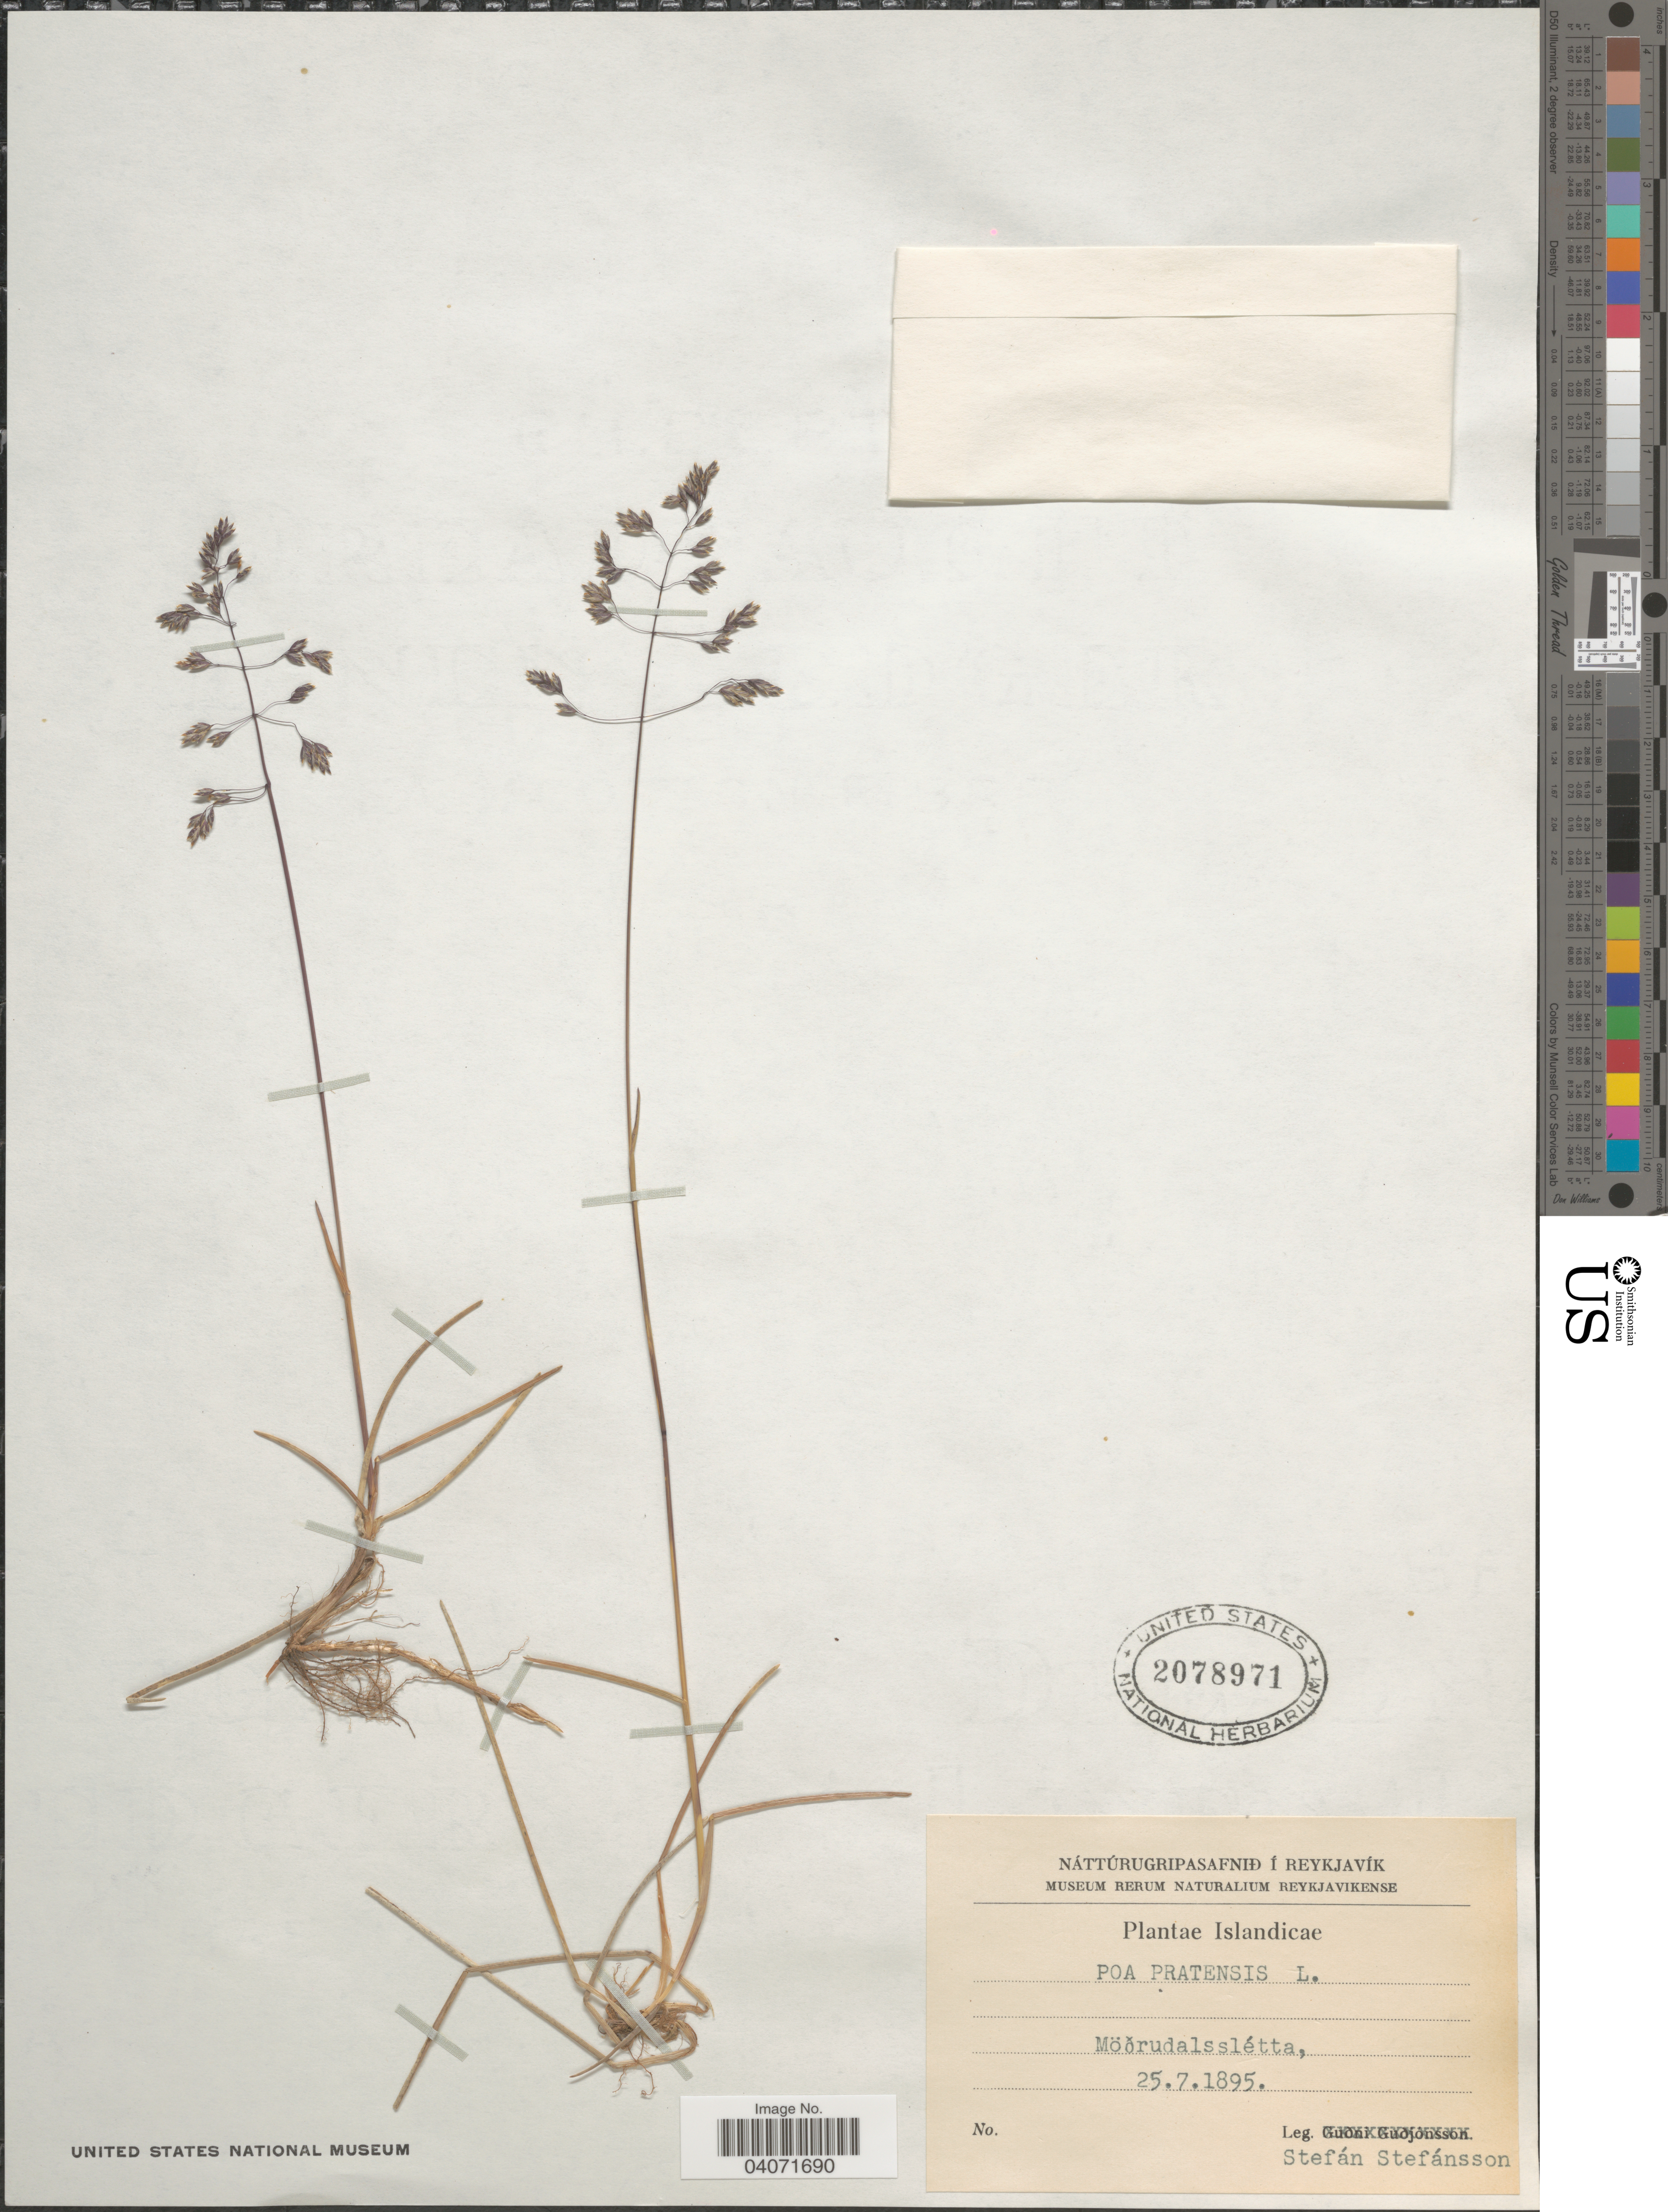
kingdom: Plantae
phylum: Tracheophyta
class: Liliopsida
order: Poales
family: Poaceae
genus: Poa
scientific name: Poa arctica subsp. arctica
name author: R. Br.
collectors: S. Stefánsson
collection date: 1895-07-25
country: Iceland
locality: Möðrudalsslétta.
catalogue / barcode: US 2078971